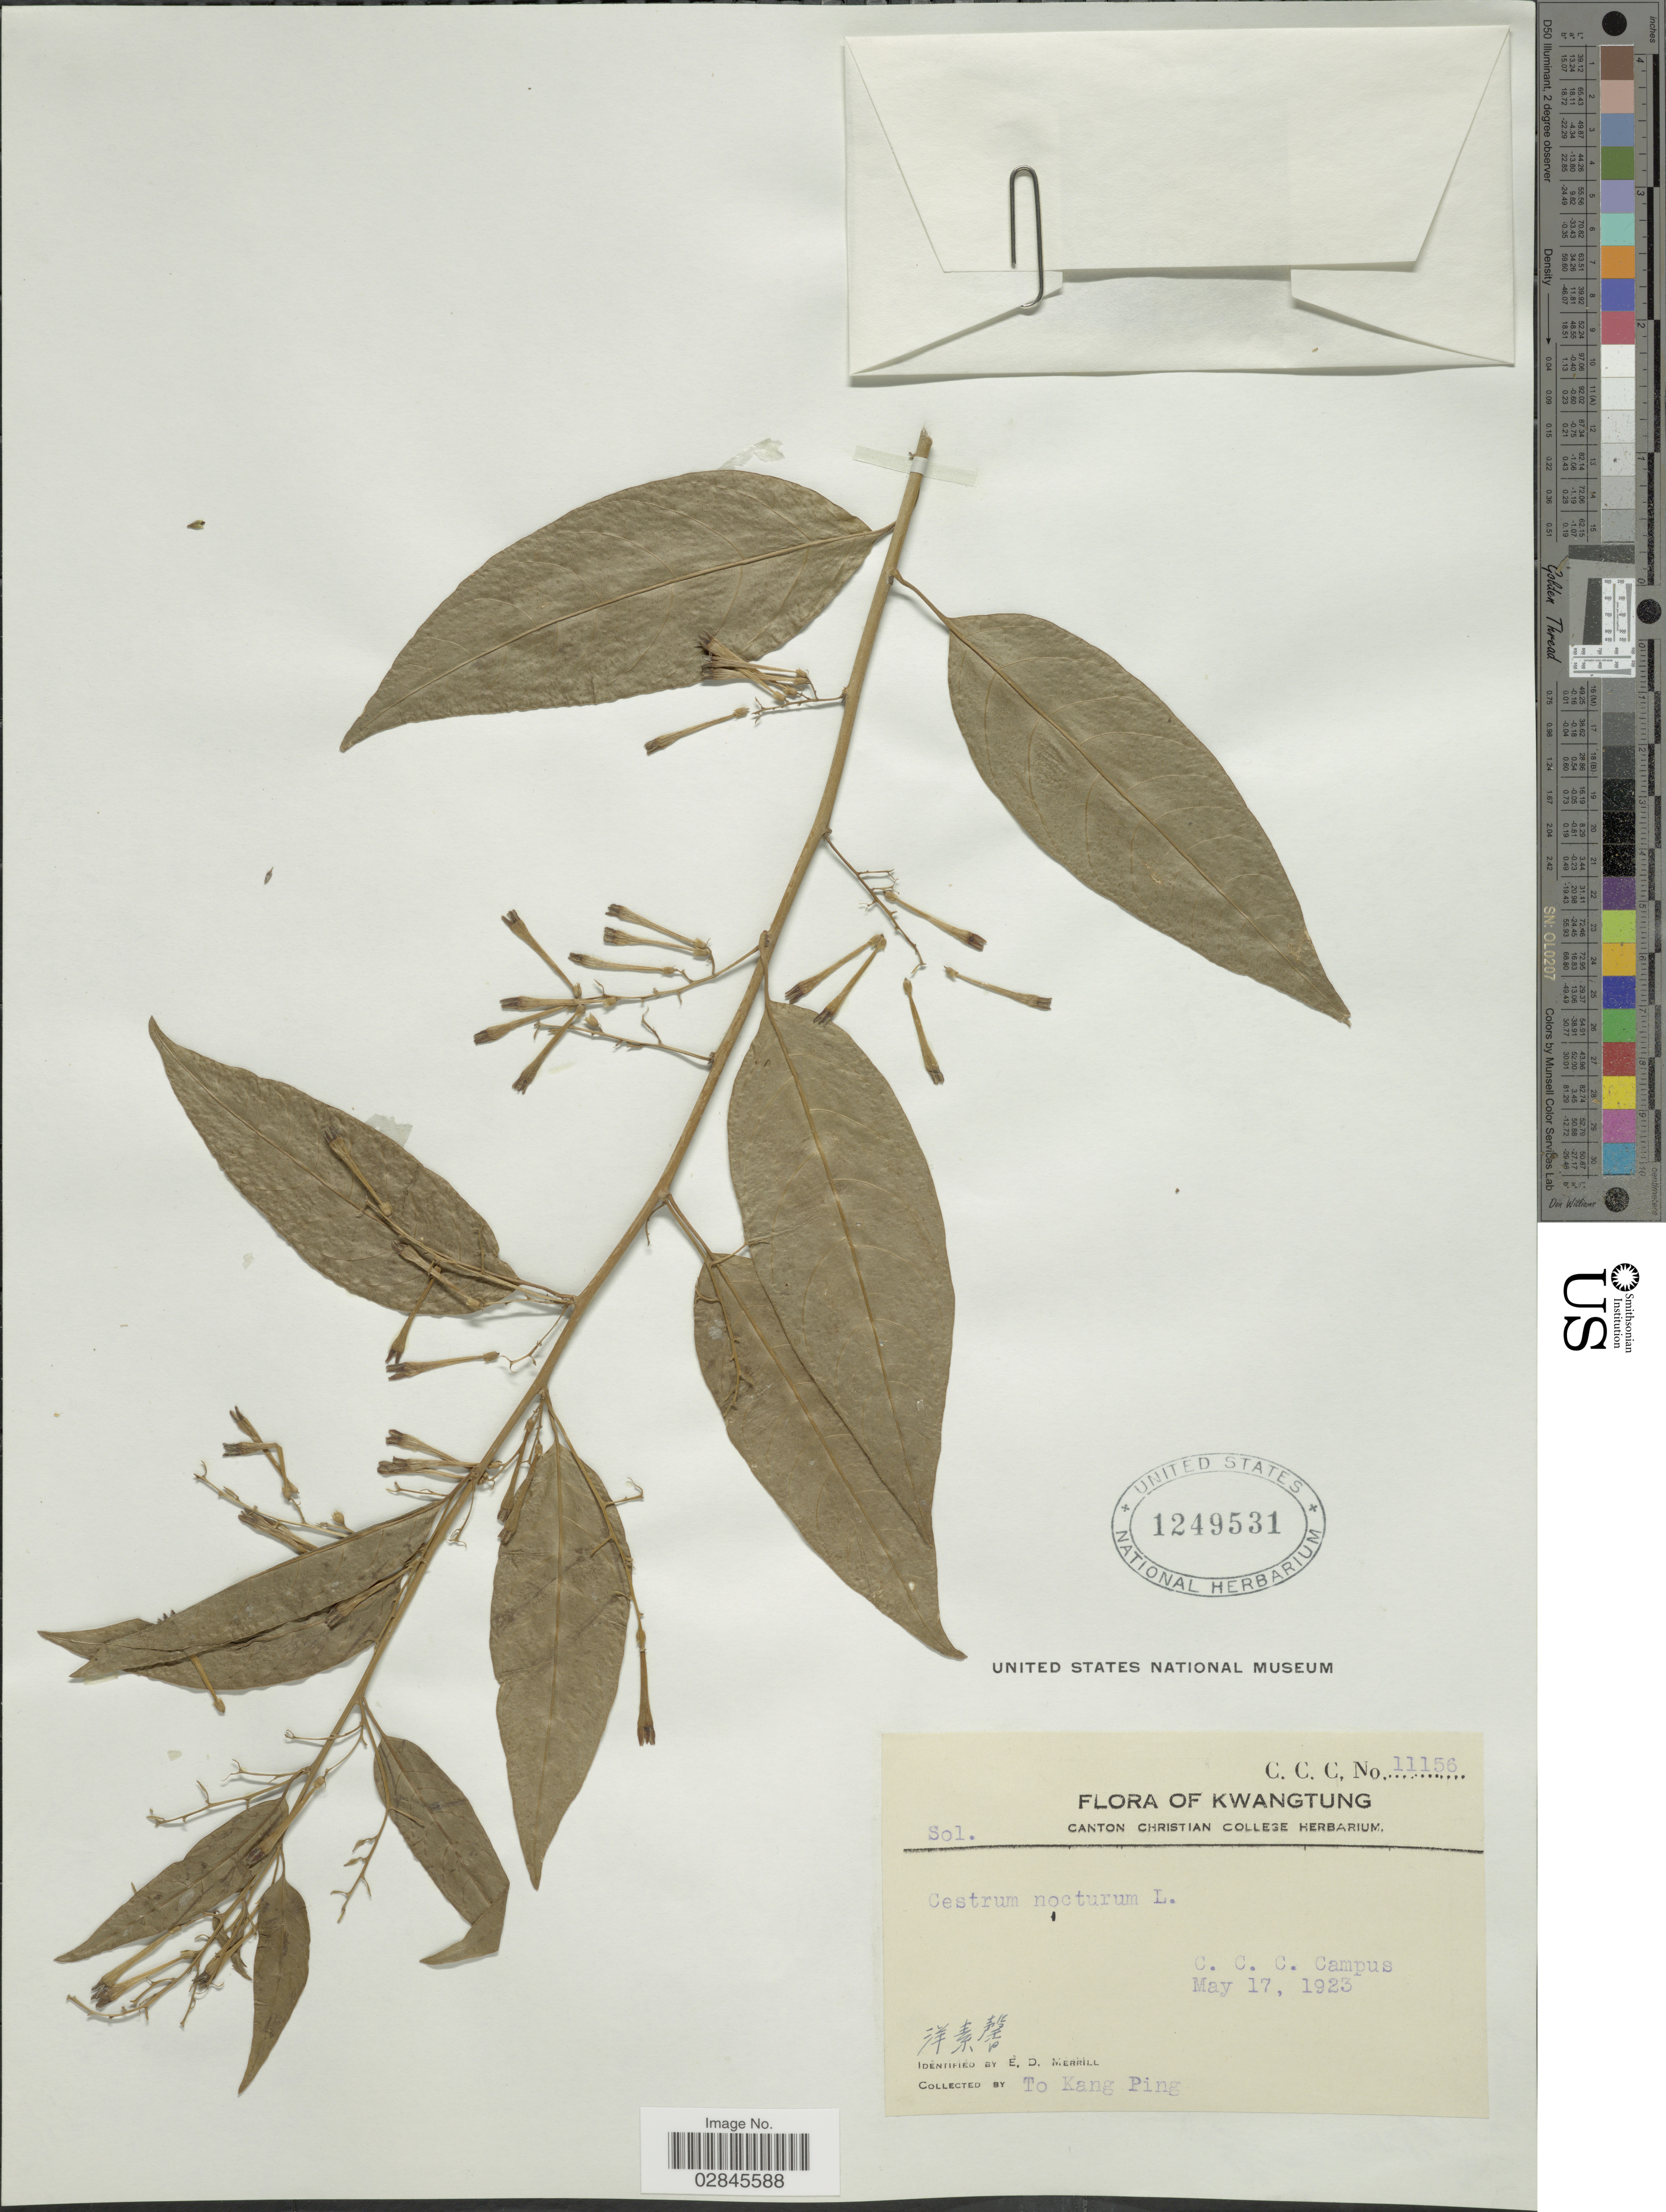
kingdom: Plantae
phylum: Tracheophyta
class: Magnoliopsida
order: Solanales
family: Solanaceae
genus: Cestrum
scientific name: Cestrum nocturnum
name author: L.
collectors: T. Ping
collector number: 11156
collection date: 1923-05-17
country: China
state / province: Guangdong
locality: Kwangtung. C. C. C. Campus.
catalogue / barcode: US 1249531